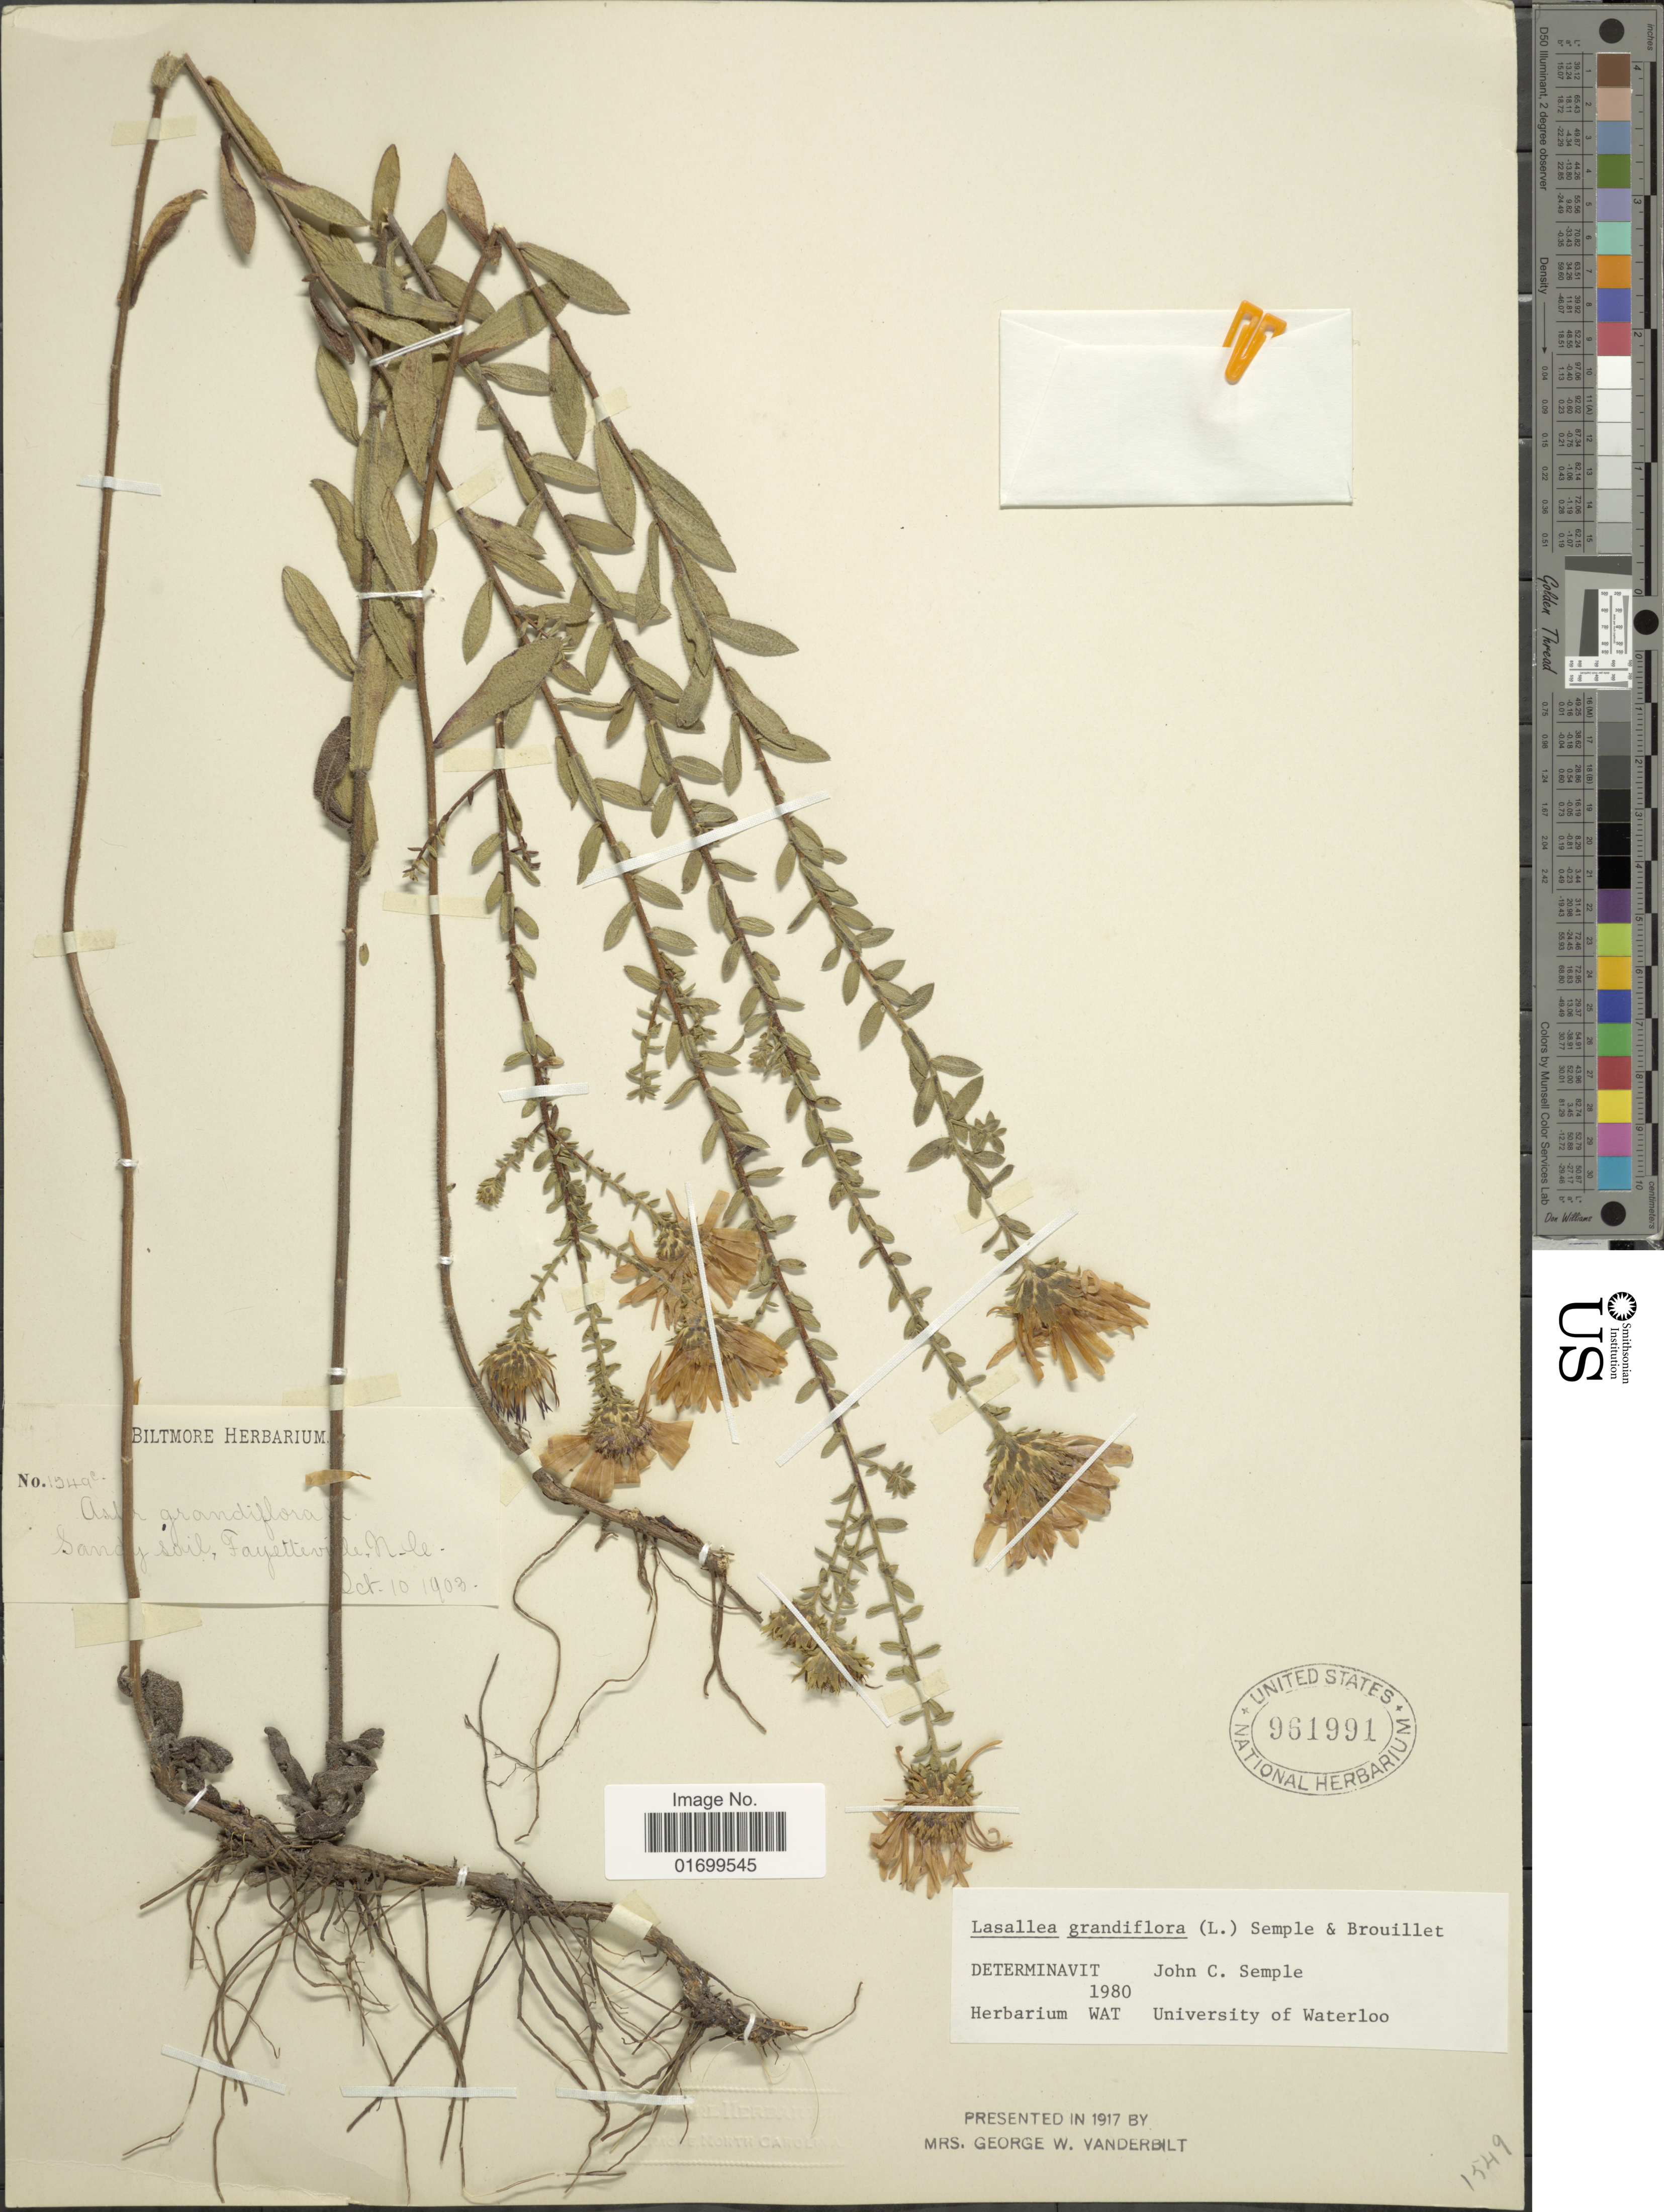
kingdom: Plantae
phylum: Tracheophyta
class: Magnoliopsida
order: Asterales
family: Asteraceae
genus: Symphyotrichum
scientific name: Symphyotrichum grandiflorum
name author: (L.) G.L. Nesom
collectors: ex herb. Biltmore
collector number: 1549c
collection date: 1903-01-10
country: United States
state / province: North Carolina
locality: Sandy soil, Fayetteville.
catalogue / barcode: US 961991